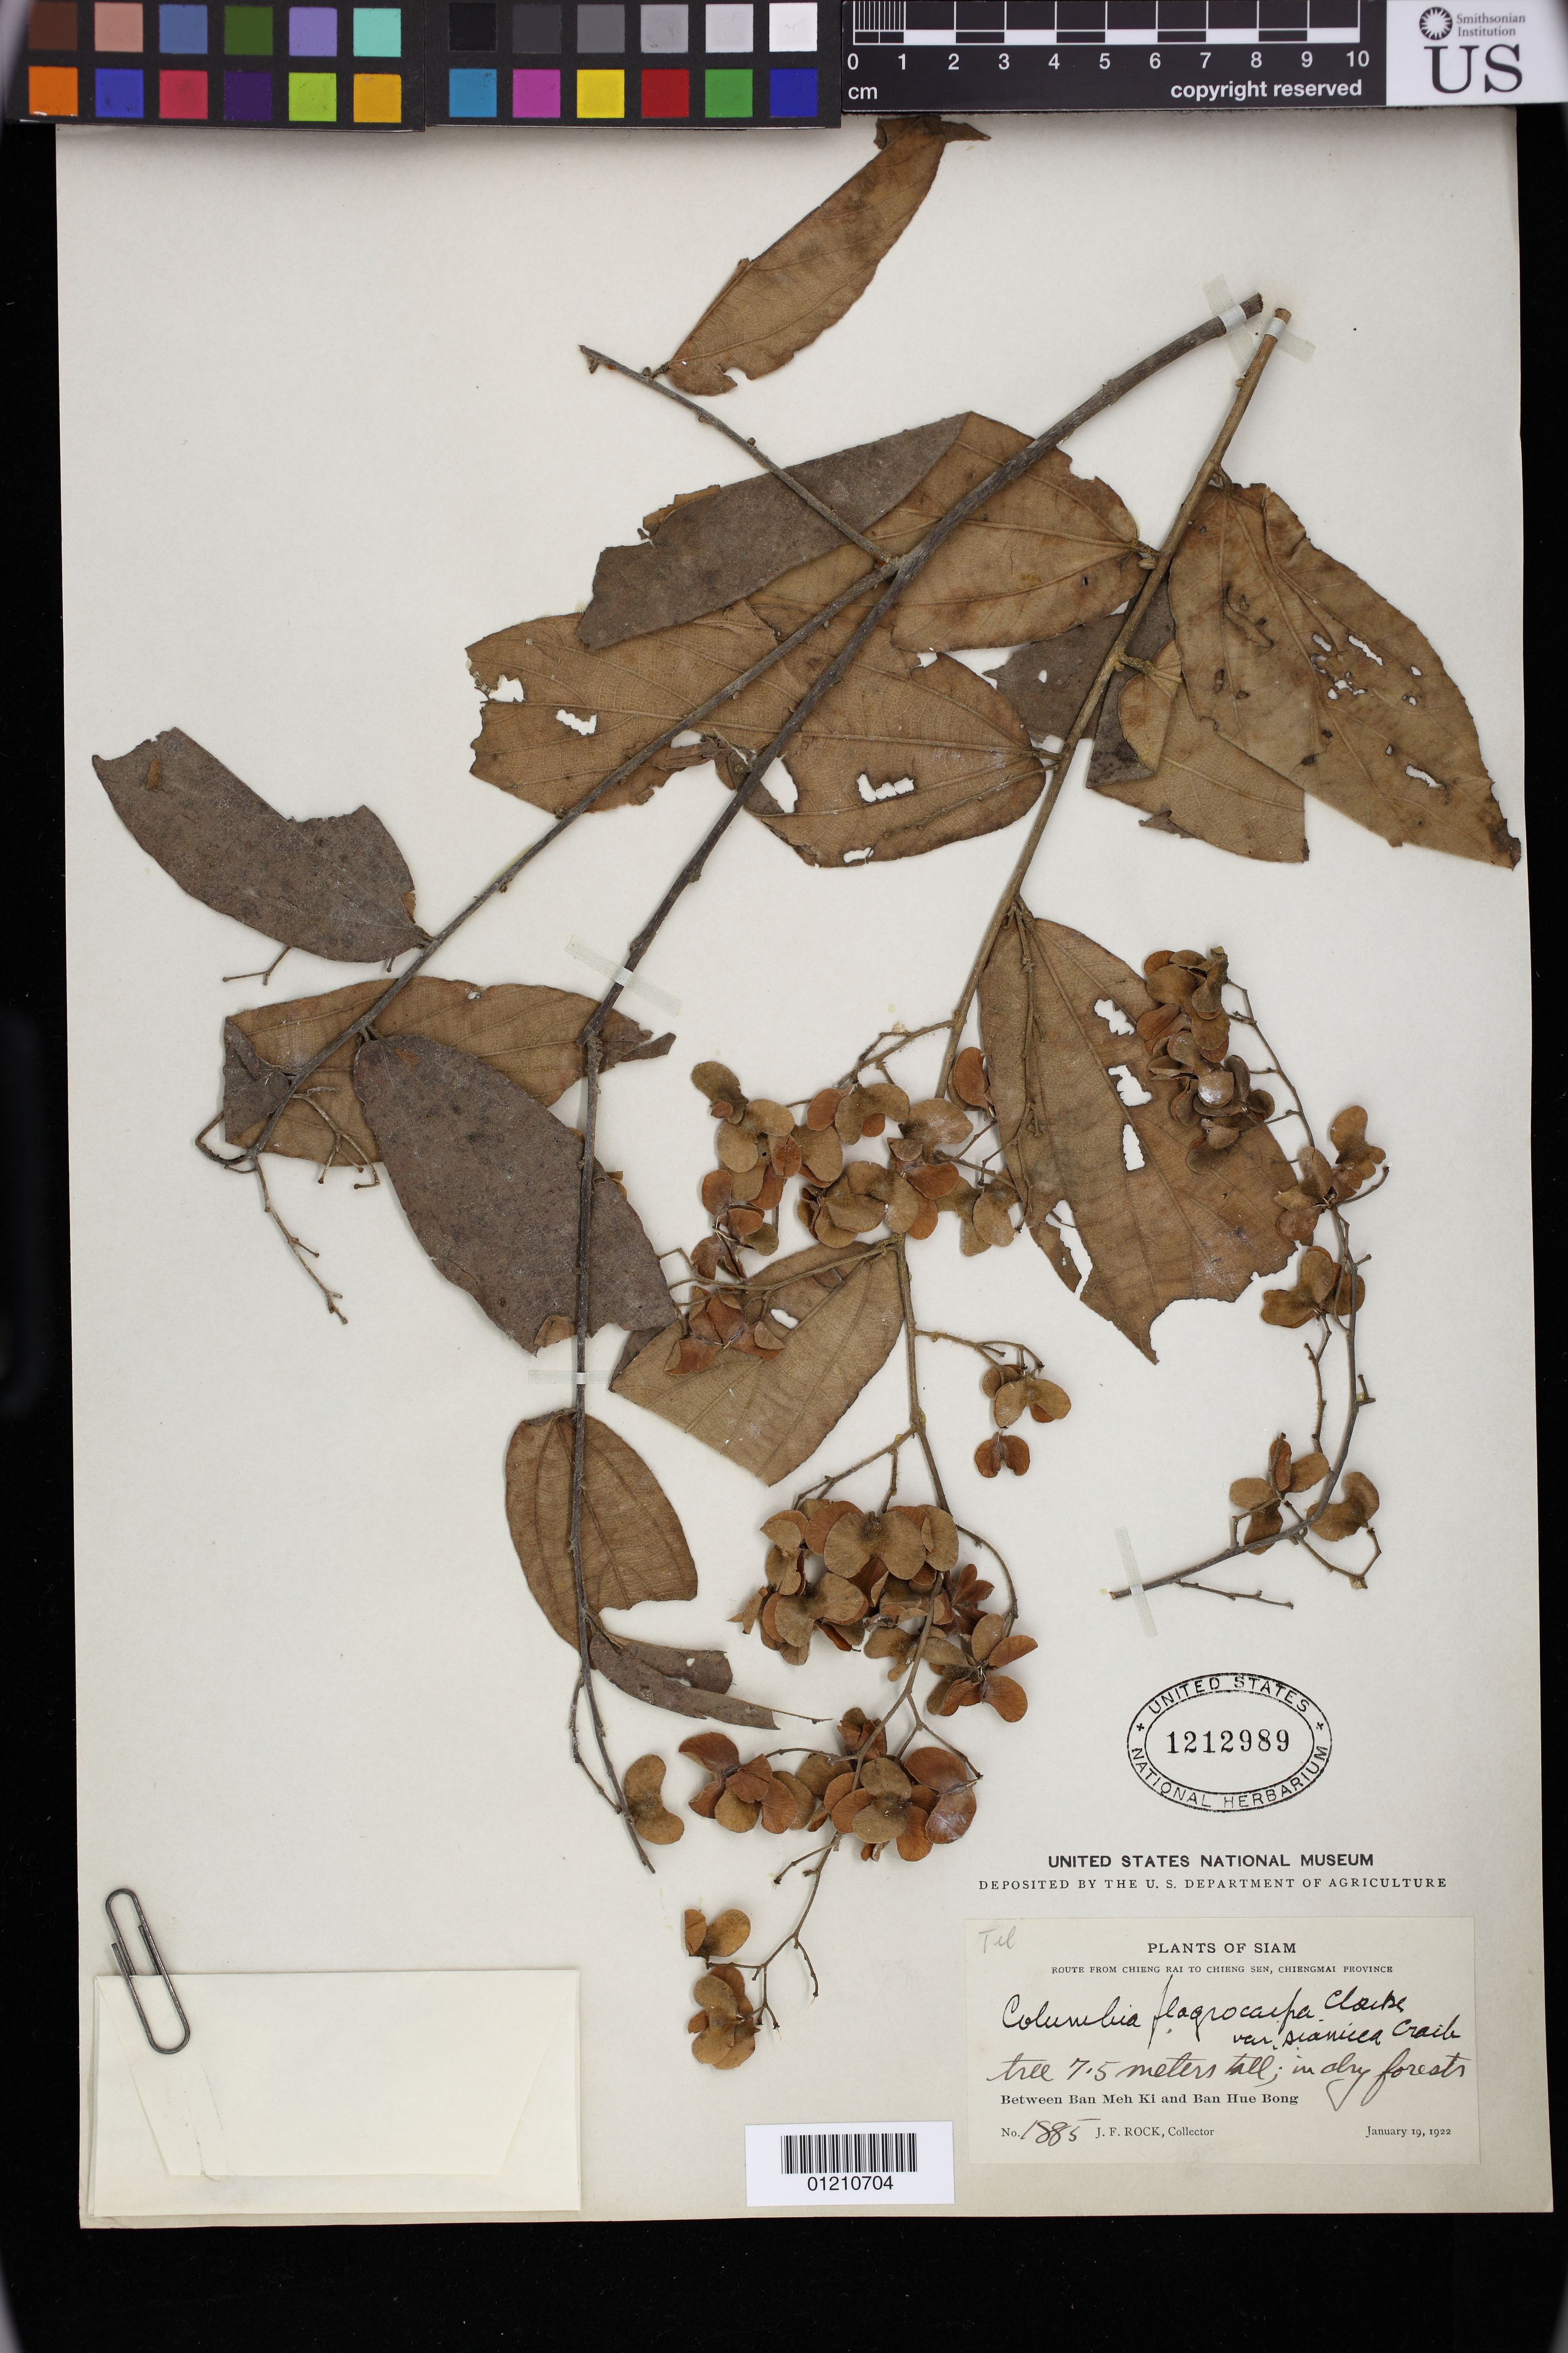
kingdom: Plantae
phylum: Tracheophyta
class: Magnoliopsida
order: Malvales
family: Malvaceae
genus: Colona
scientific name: Colona flagrocarpa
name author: Craib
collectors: J. F. Rock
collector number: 1885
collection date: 1922-01-19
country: Thailand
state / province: Chiang Mai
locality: Between Ban Meh Ki and Ban Hue Bong in dry forest.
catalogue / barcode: US 1212989